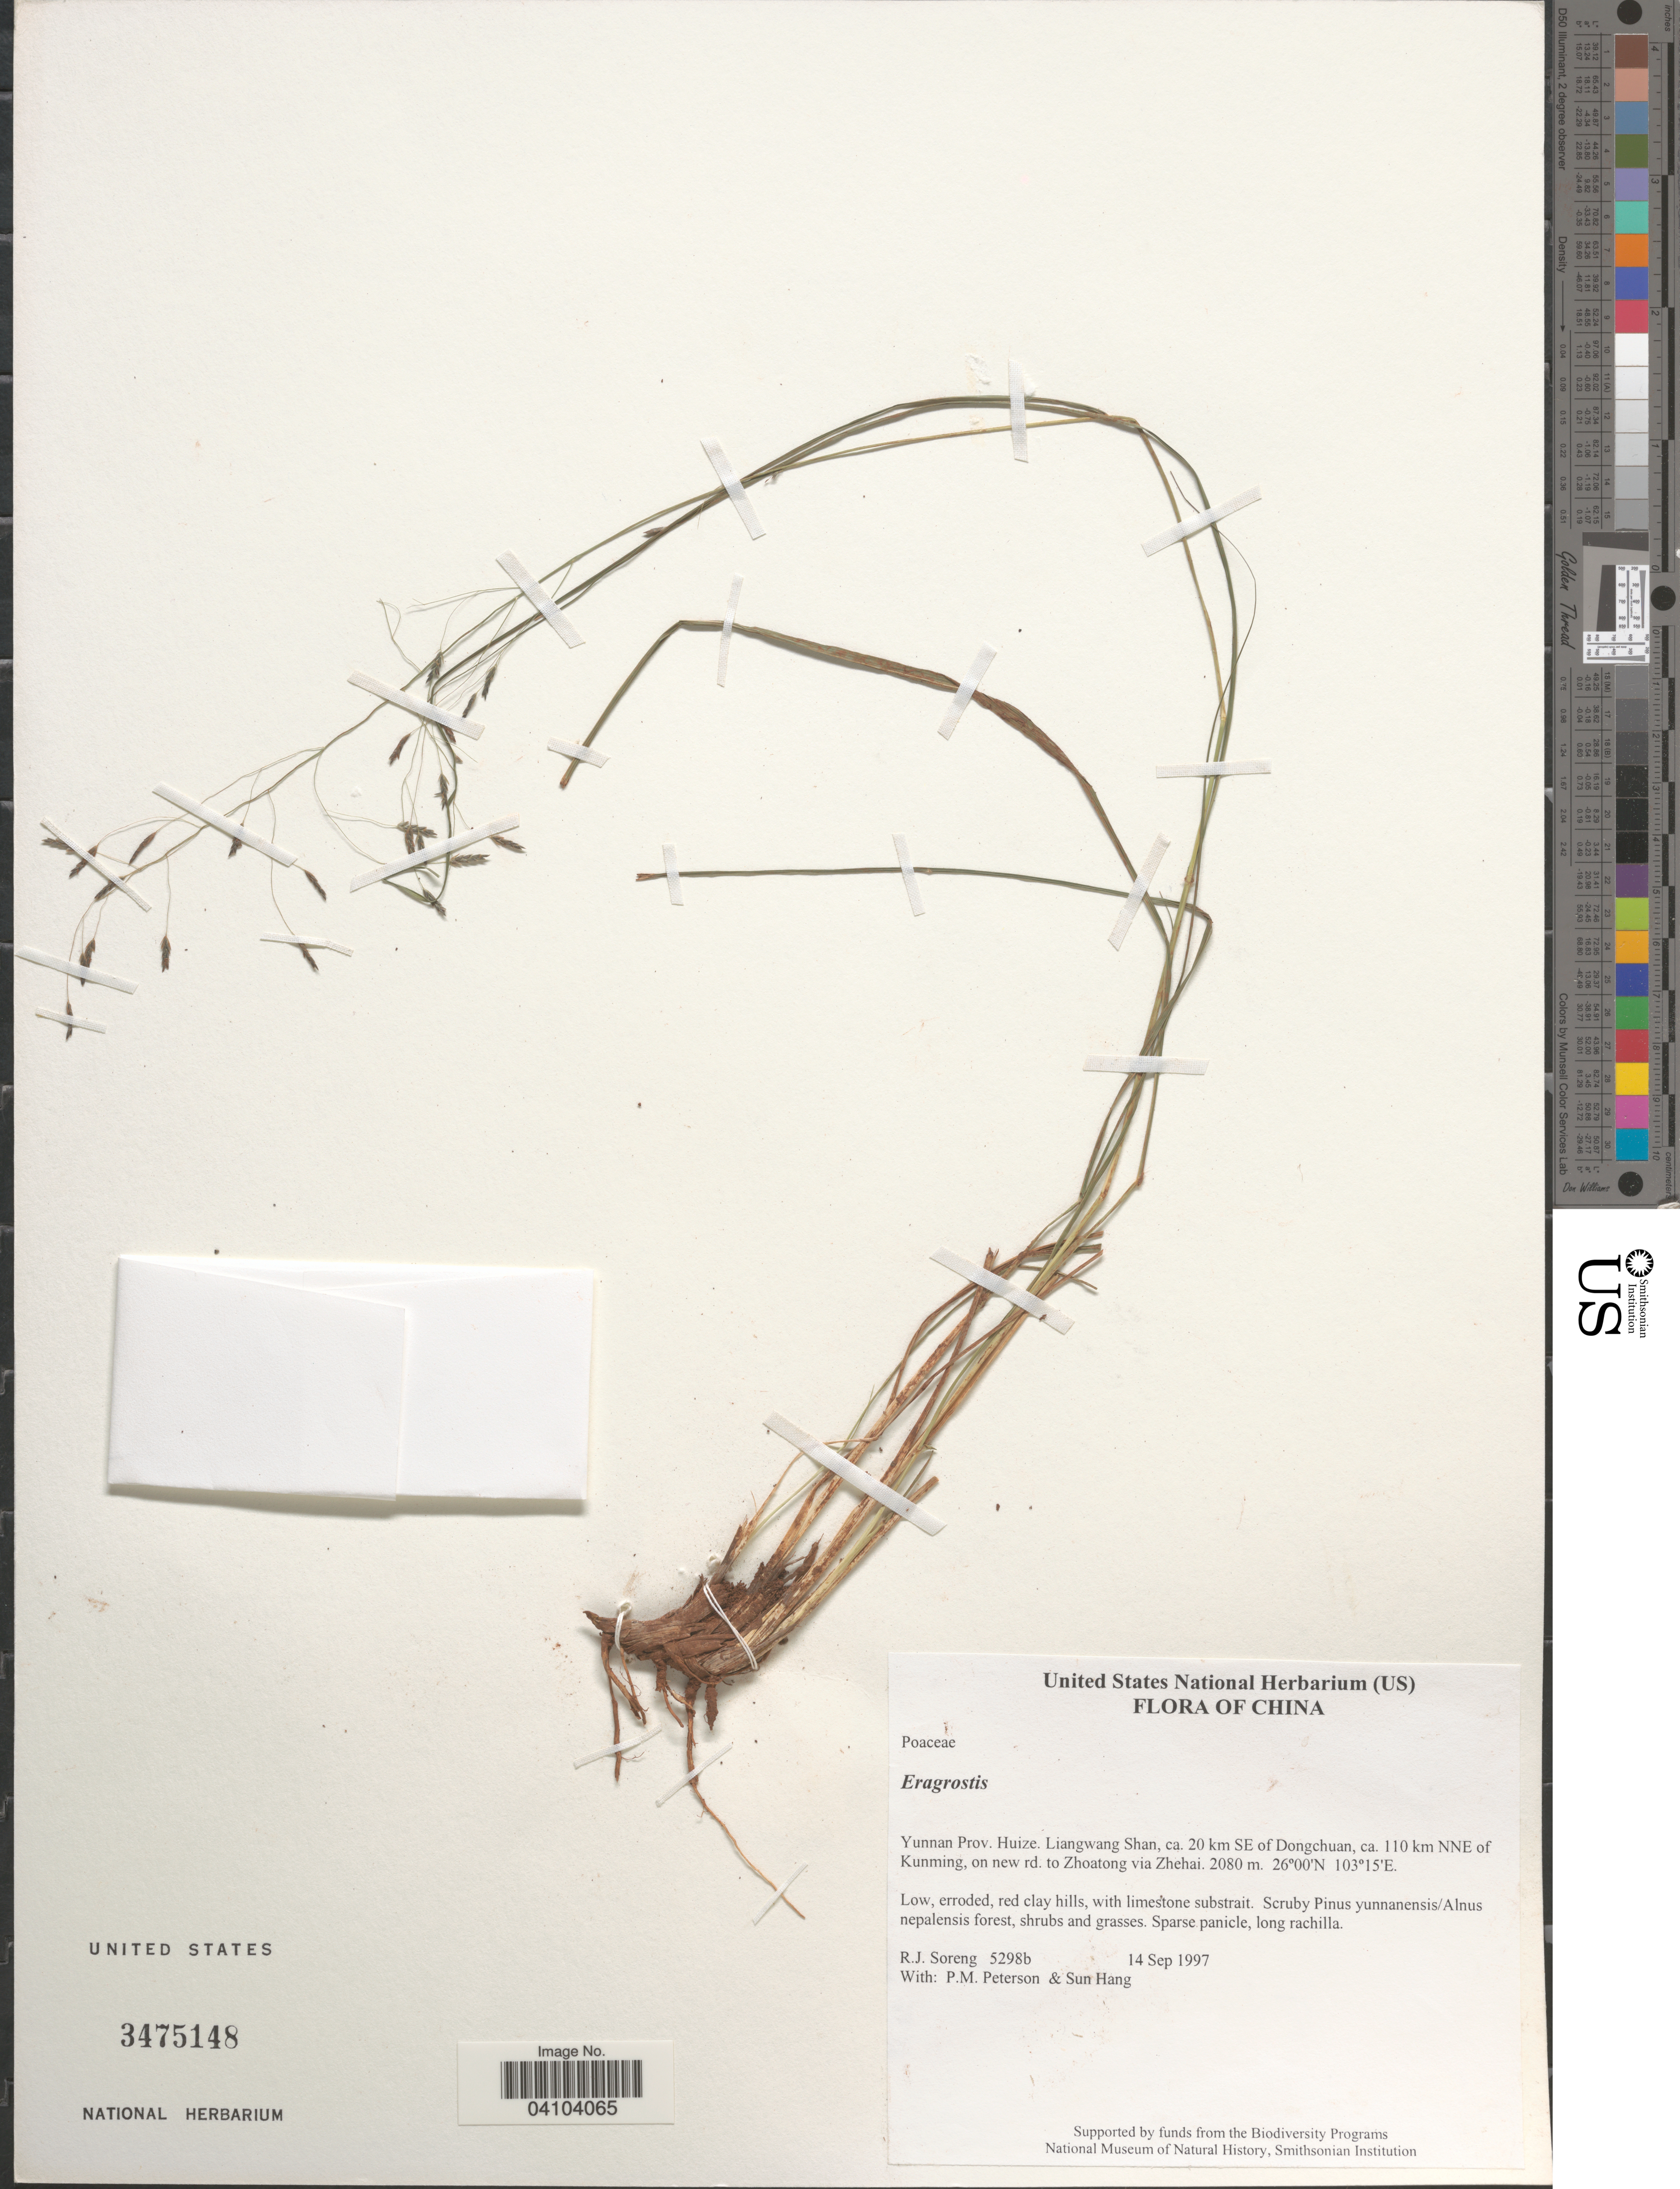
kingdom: Plantae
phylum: Tracheophyta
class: Liliopsida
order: Poales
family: Poaceae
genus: Eragrostis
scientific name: Eragrostis sp.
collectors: R. J. Soreng, P. M. Peterson & Sun Hang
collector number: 5298b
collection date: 1997-09-14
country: China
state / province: Yunnan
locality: Prov. Huize. Liangwang Shan, ca. 20 km SE of Dongchuan, ca. 110 km NNE of Kunming, on new rd. to Zhoatong via Zhehai.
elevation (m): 2080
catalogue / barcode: US 3475148